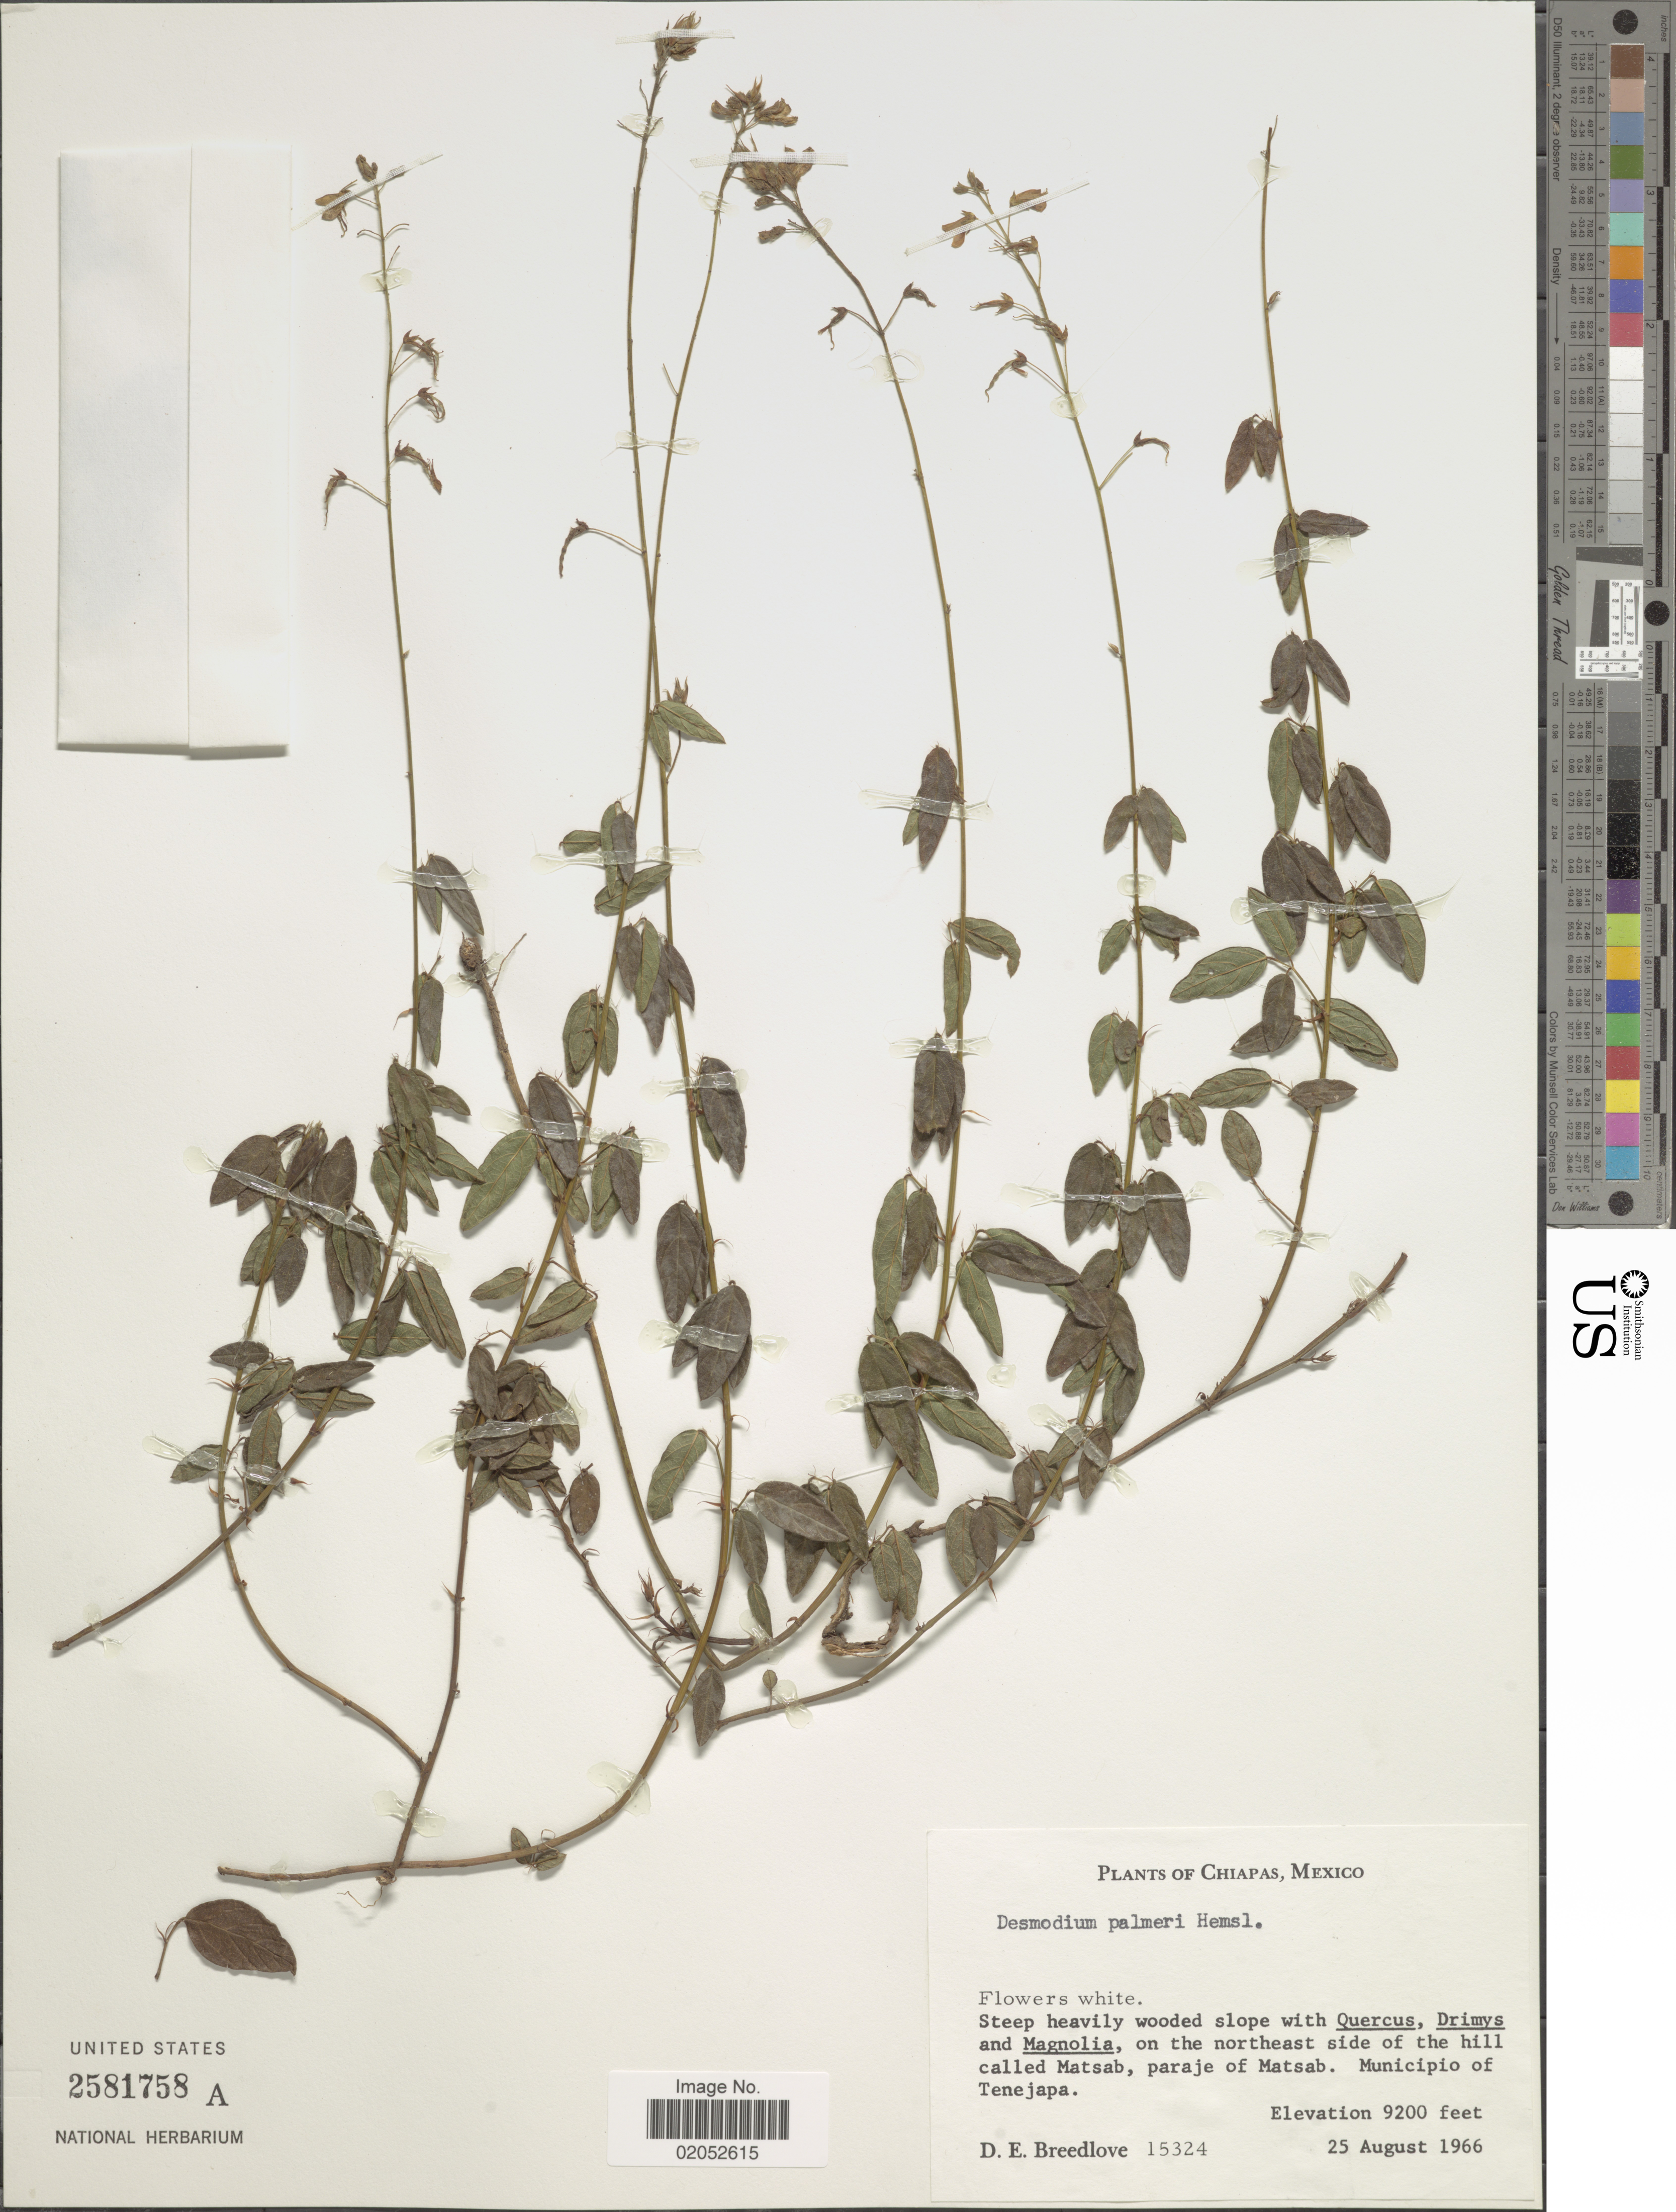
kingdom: Plantae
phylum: Tracheophyta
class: Magnoliopsida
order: Fabales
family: Fabaceae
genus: Desmodium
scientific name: Desmodium palmeri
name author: Hemsl.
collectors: D. E. Breedlove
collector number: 15324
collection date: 1966-08-25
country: Mexico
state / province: Chiapas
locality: On the northeast of side of the hill called Matsab, paraje of Matsab, Municipio of Tenejapa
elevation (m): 2804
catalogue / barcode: US 2581758A